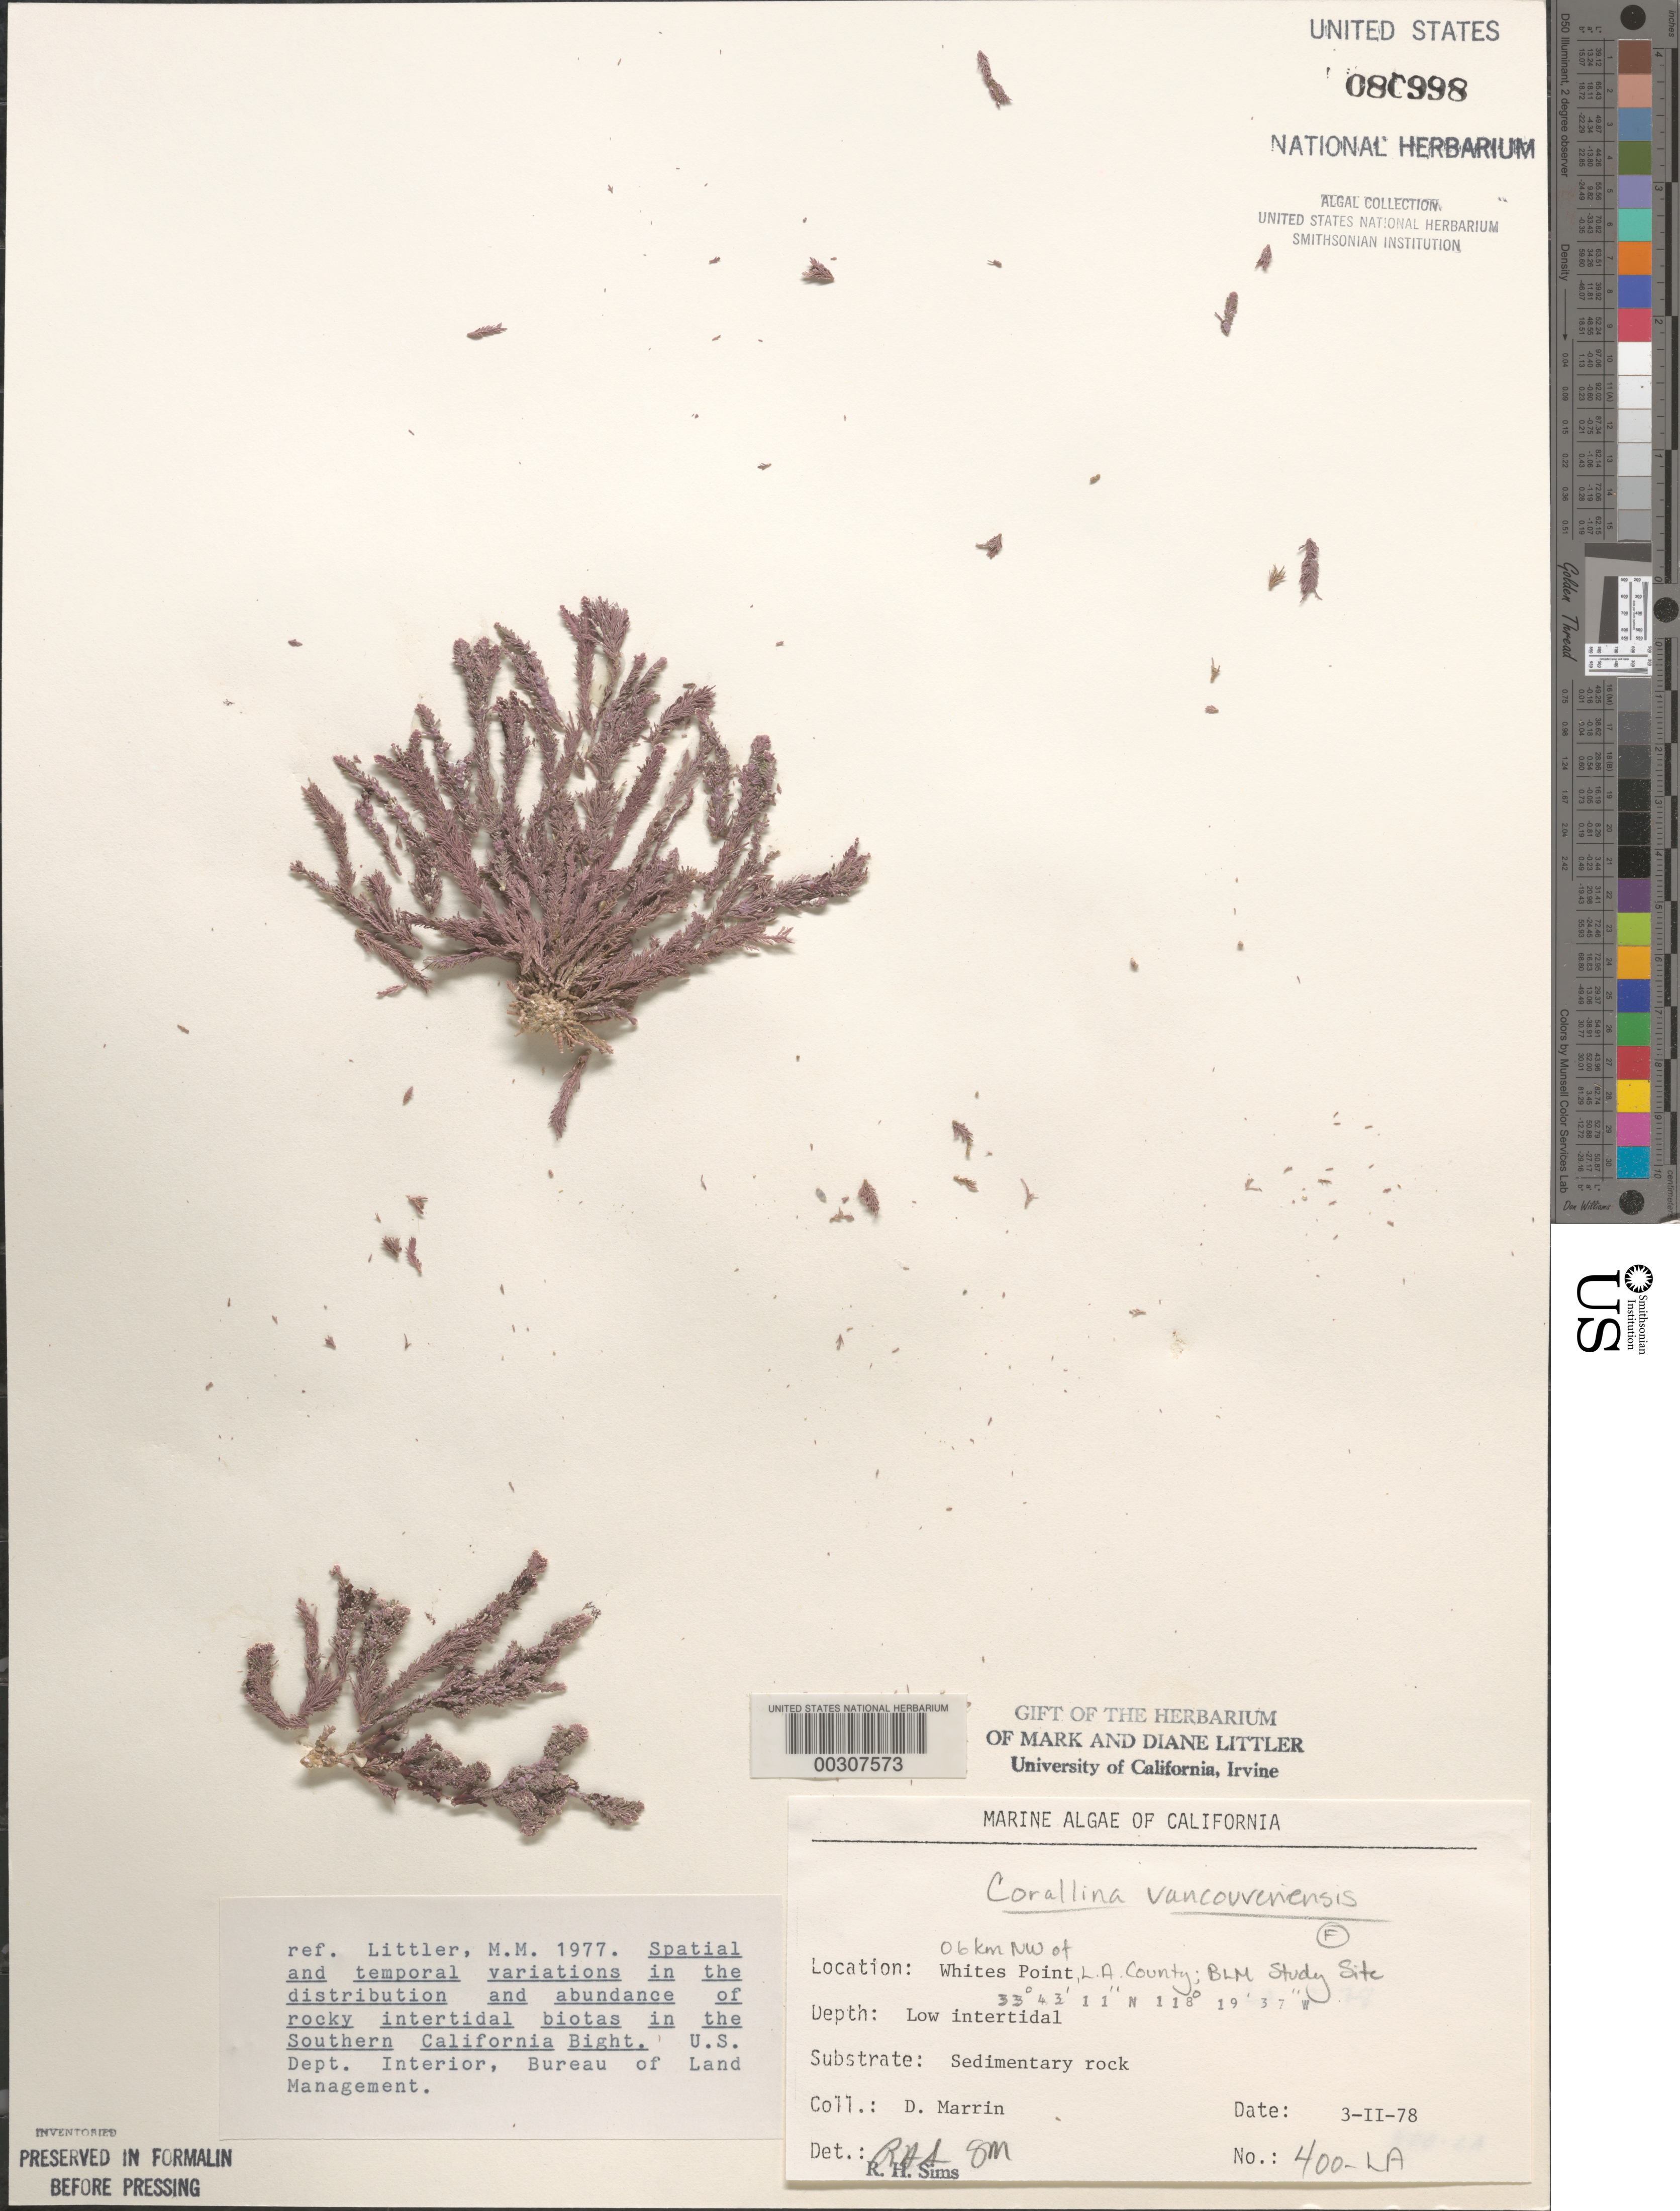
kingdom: Plantae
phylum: Rhodophyta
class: Florideophyceae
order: Corallinales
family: Corallinaceae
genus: Corallina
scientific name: Corallina vancouveriensis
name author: Yendo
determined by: Sims, Robert H.; Murray, S. N.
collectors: D. Marrin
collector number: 400-la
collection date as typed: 03 Feb 1978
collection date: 1978-02-03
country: United States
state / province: California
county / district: Los Angeles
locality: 0.6 km northwest of Whites Point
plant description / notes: BLM-SOCALBIGHT Rocky Intertidal Survey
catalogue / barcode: US 80998